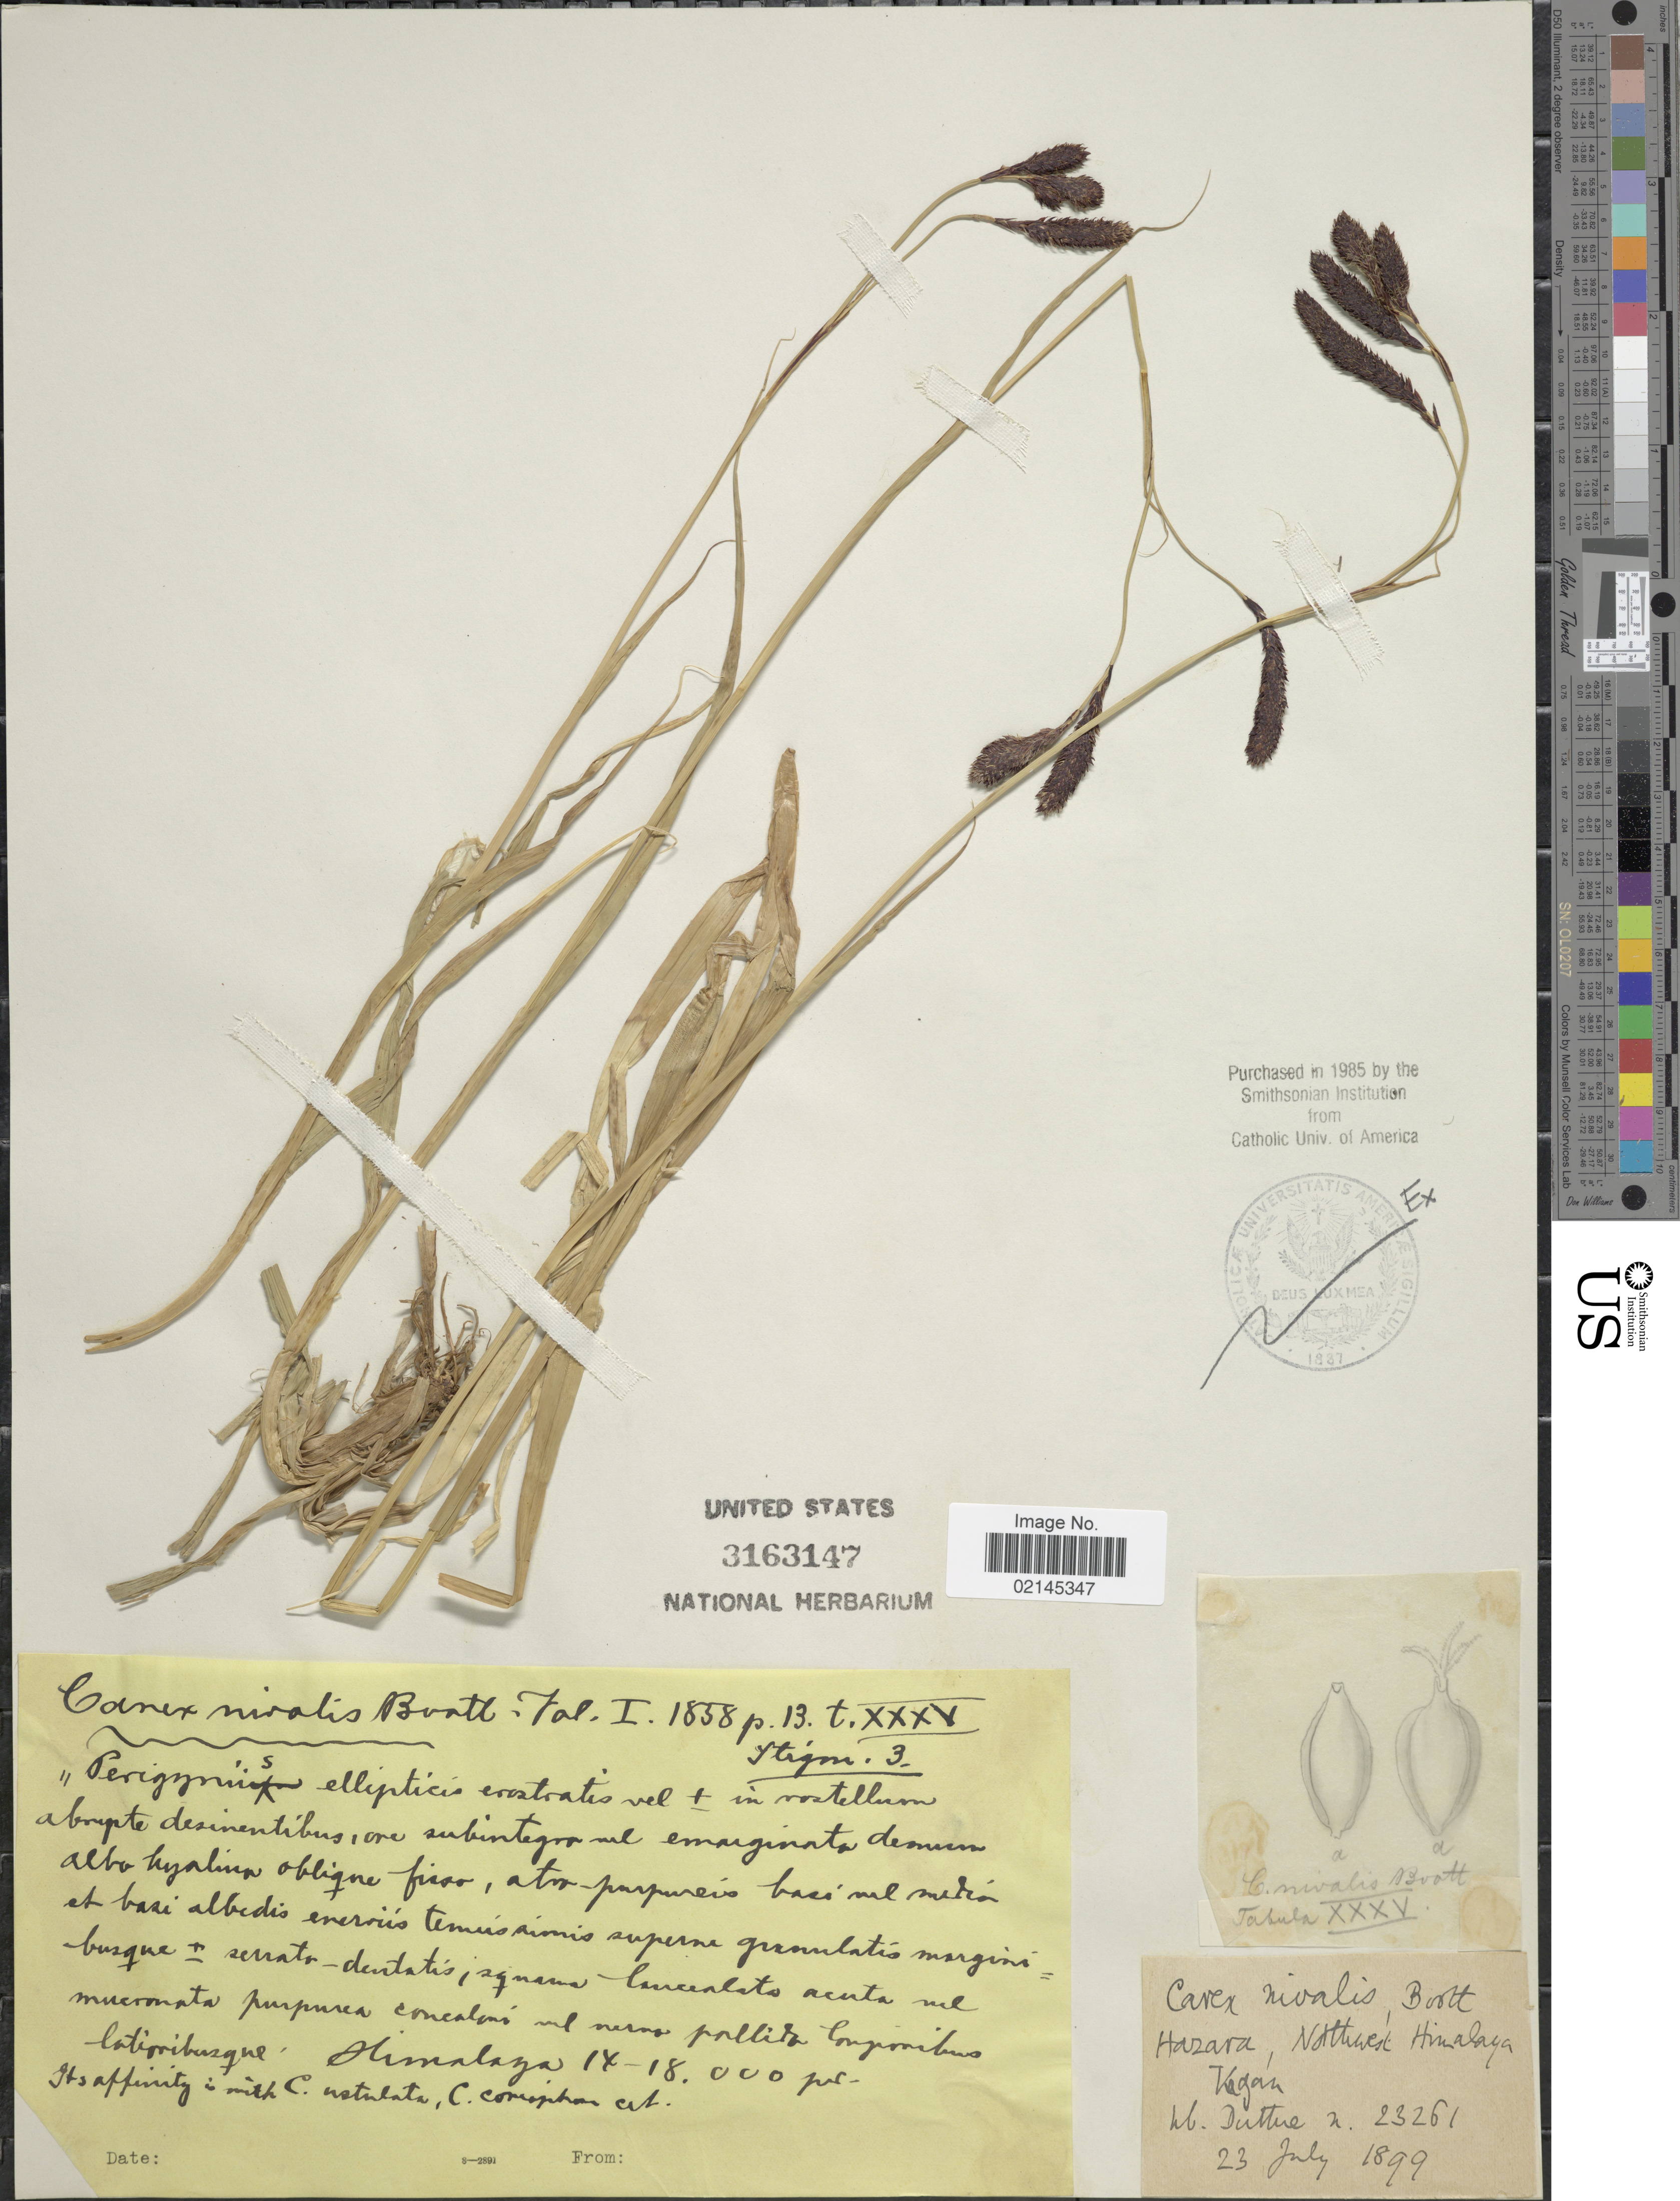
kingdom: Plantae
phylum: Tracheophyta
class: Liliopsida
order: Poales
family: Cyperaceae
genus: Carex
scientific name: Carex nivalis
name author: Boott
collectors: ex herb. J. F. Duthie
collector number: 23261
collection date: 1899-07-23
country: Pakistan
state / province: Khyber Pakhtunkhwa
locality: Hazara, Northwest Himalaya. Kagan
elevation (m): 4267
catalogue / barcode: US 3163147